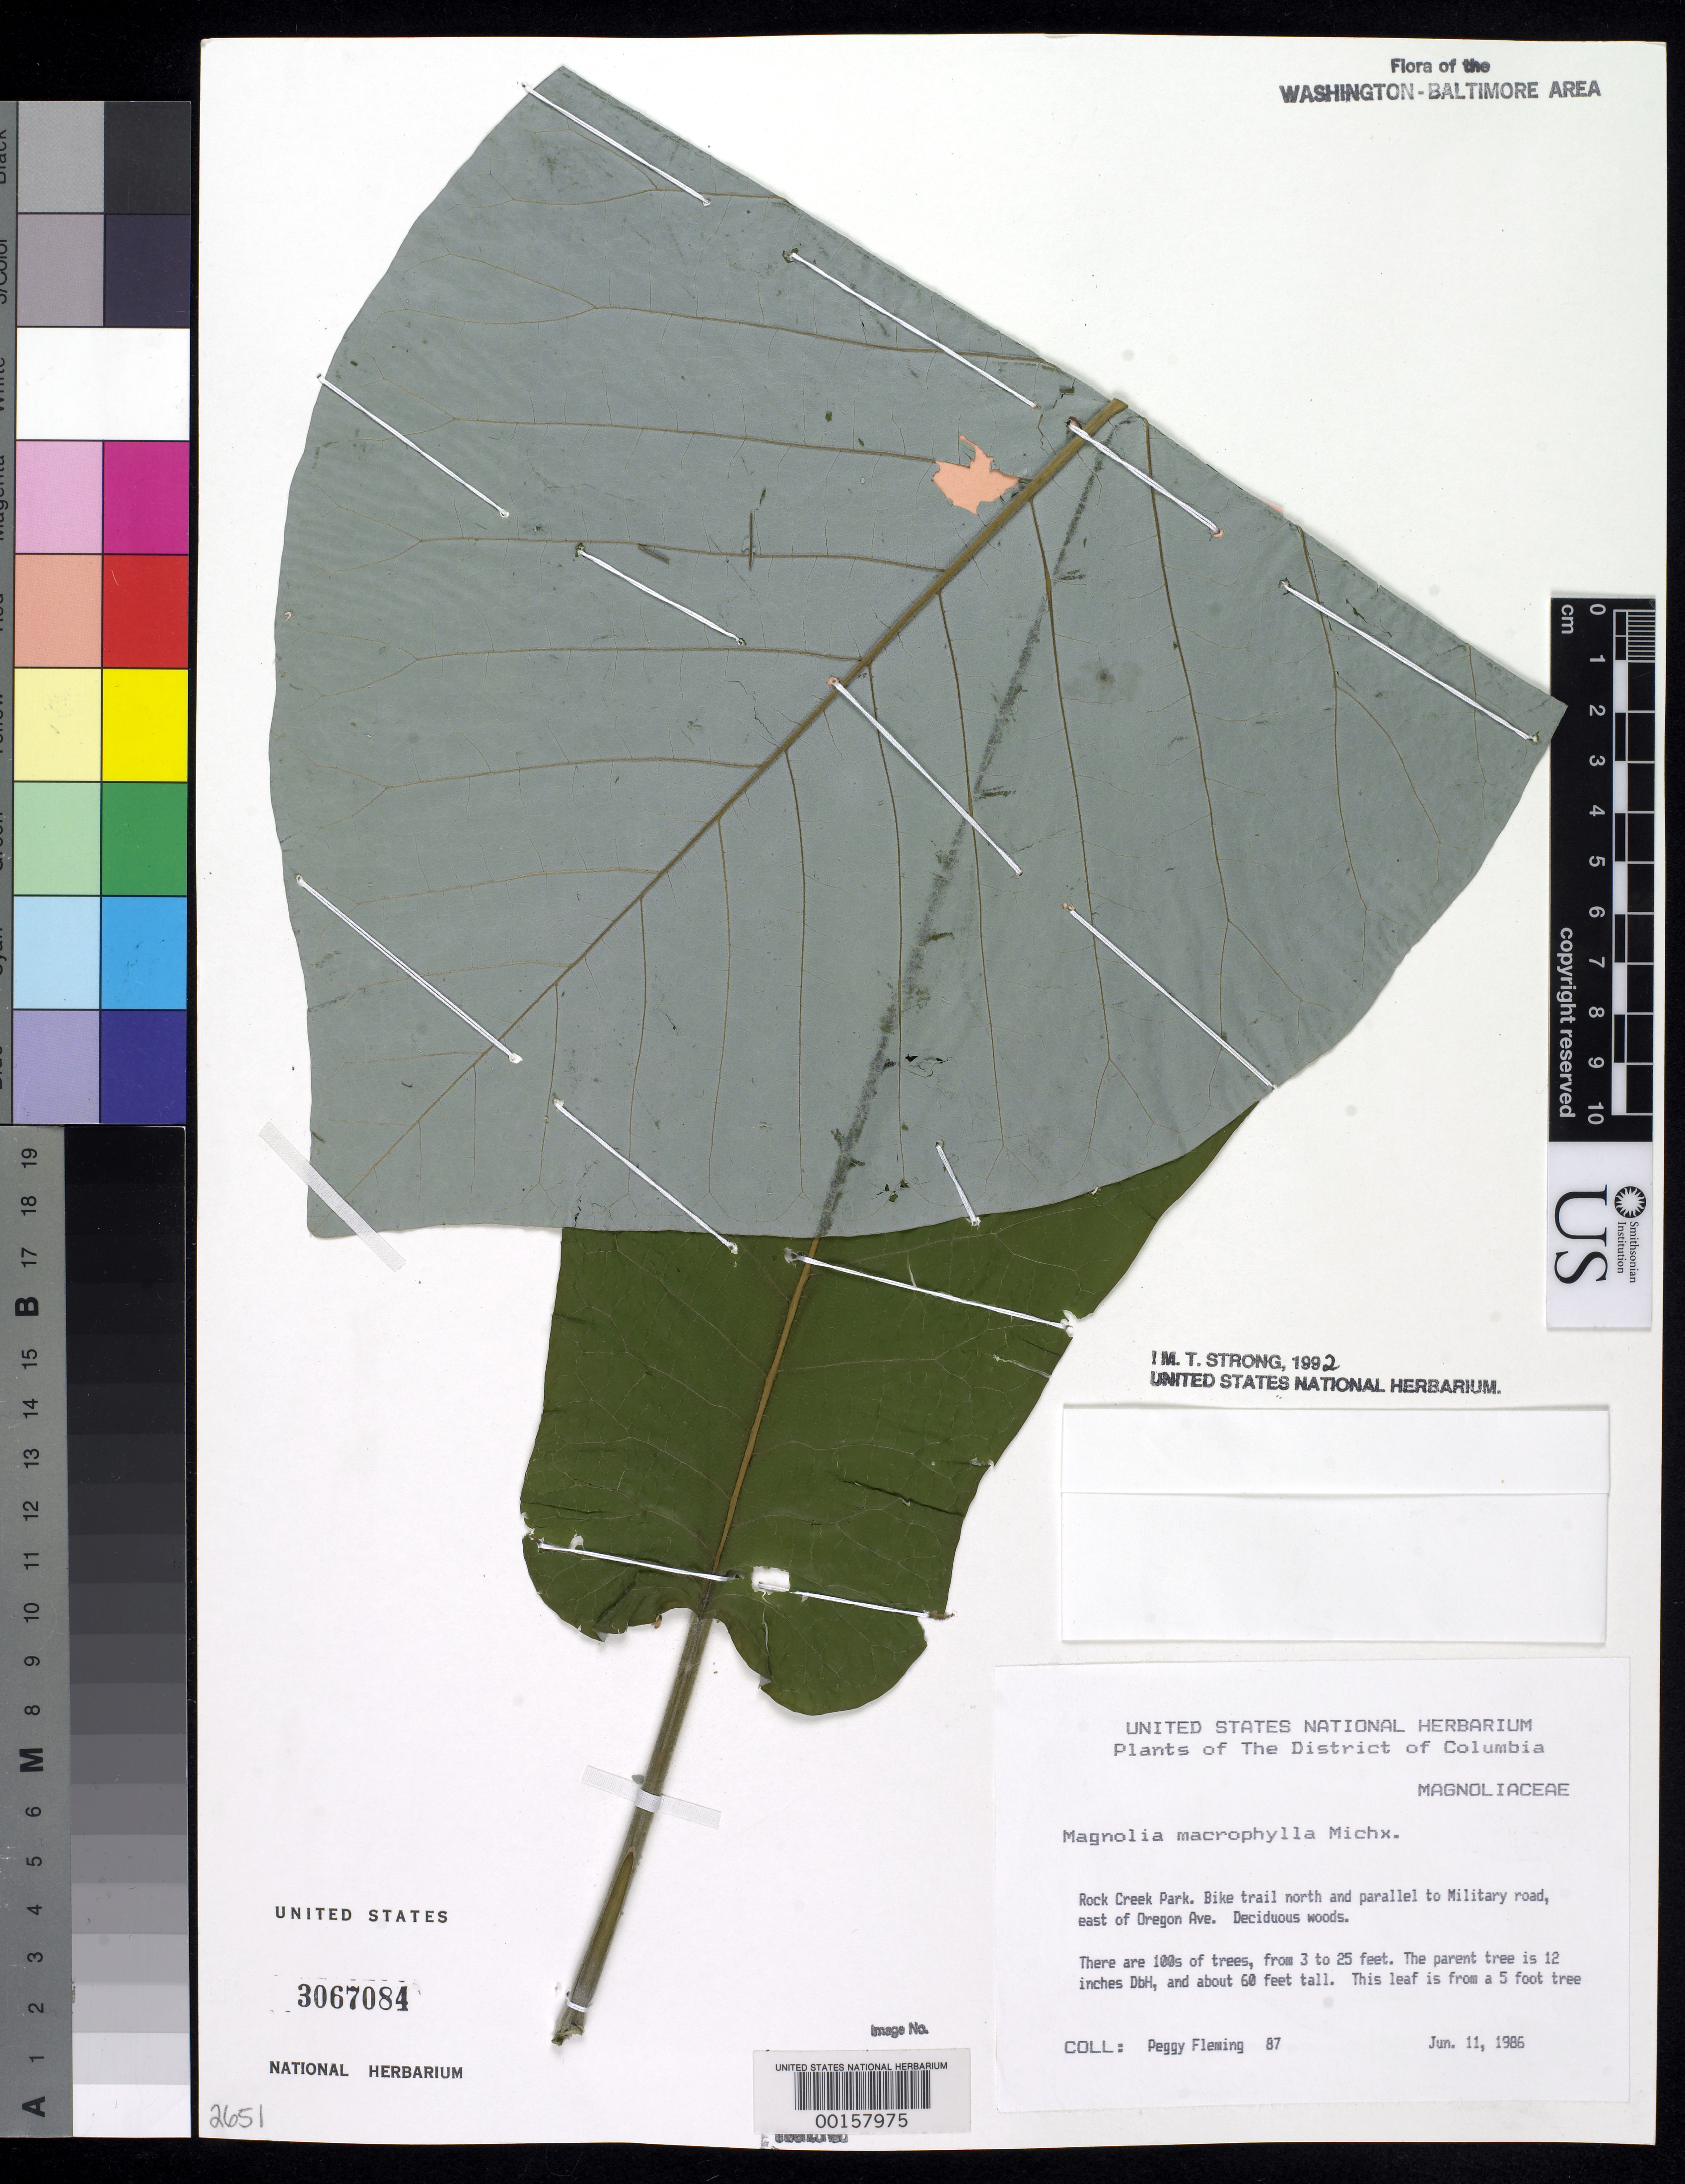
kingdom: Plantae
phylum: Tracheophyta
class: Magnoliopsida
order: Magnoliales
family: Magnoliaceae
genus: Magnolia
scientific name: Magnolia macrophylla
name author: Michx.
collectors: P. Fleming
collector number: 87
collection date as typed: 11 Jun 1986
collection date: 1986-06-11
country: United States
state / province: District of Columbia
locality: Rock Creek Park. Bike Trail north and parallel to Military Road,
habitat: Deciduous woods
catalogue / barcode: US 3067084